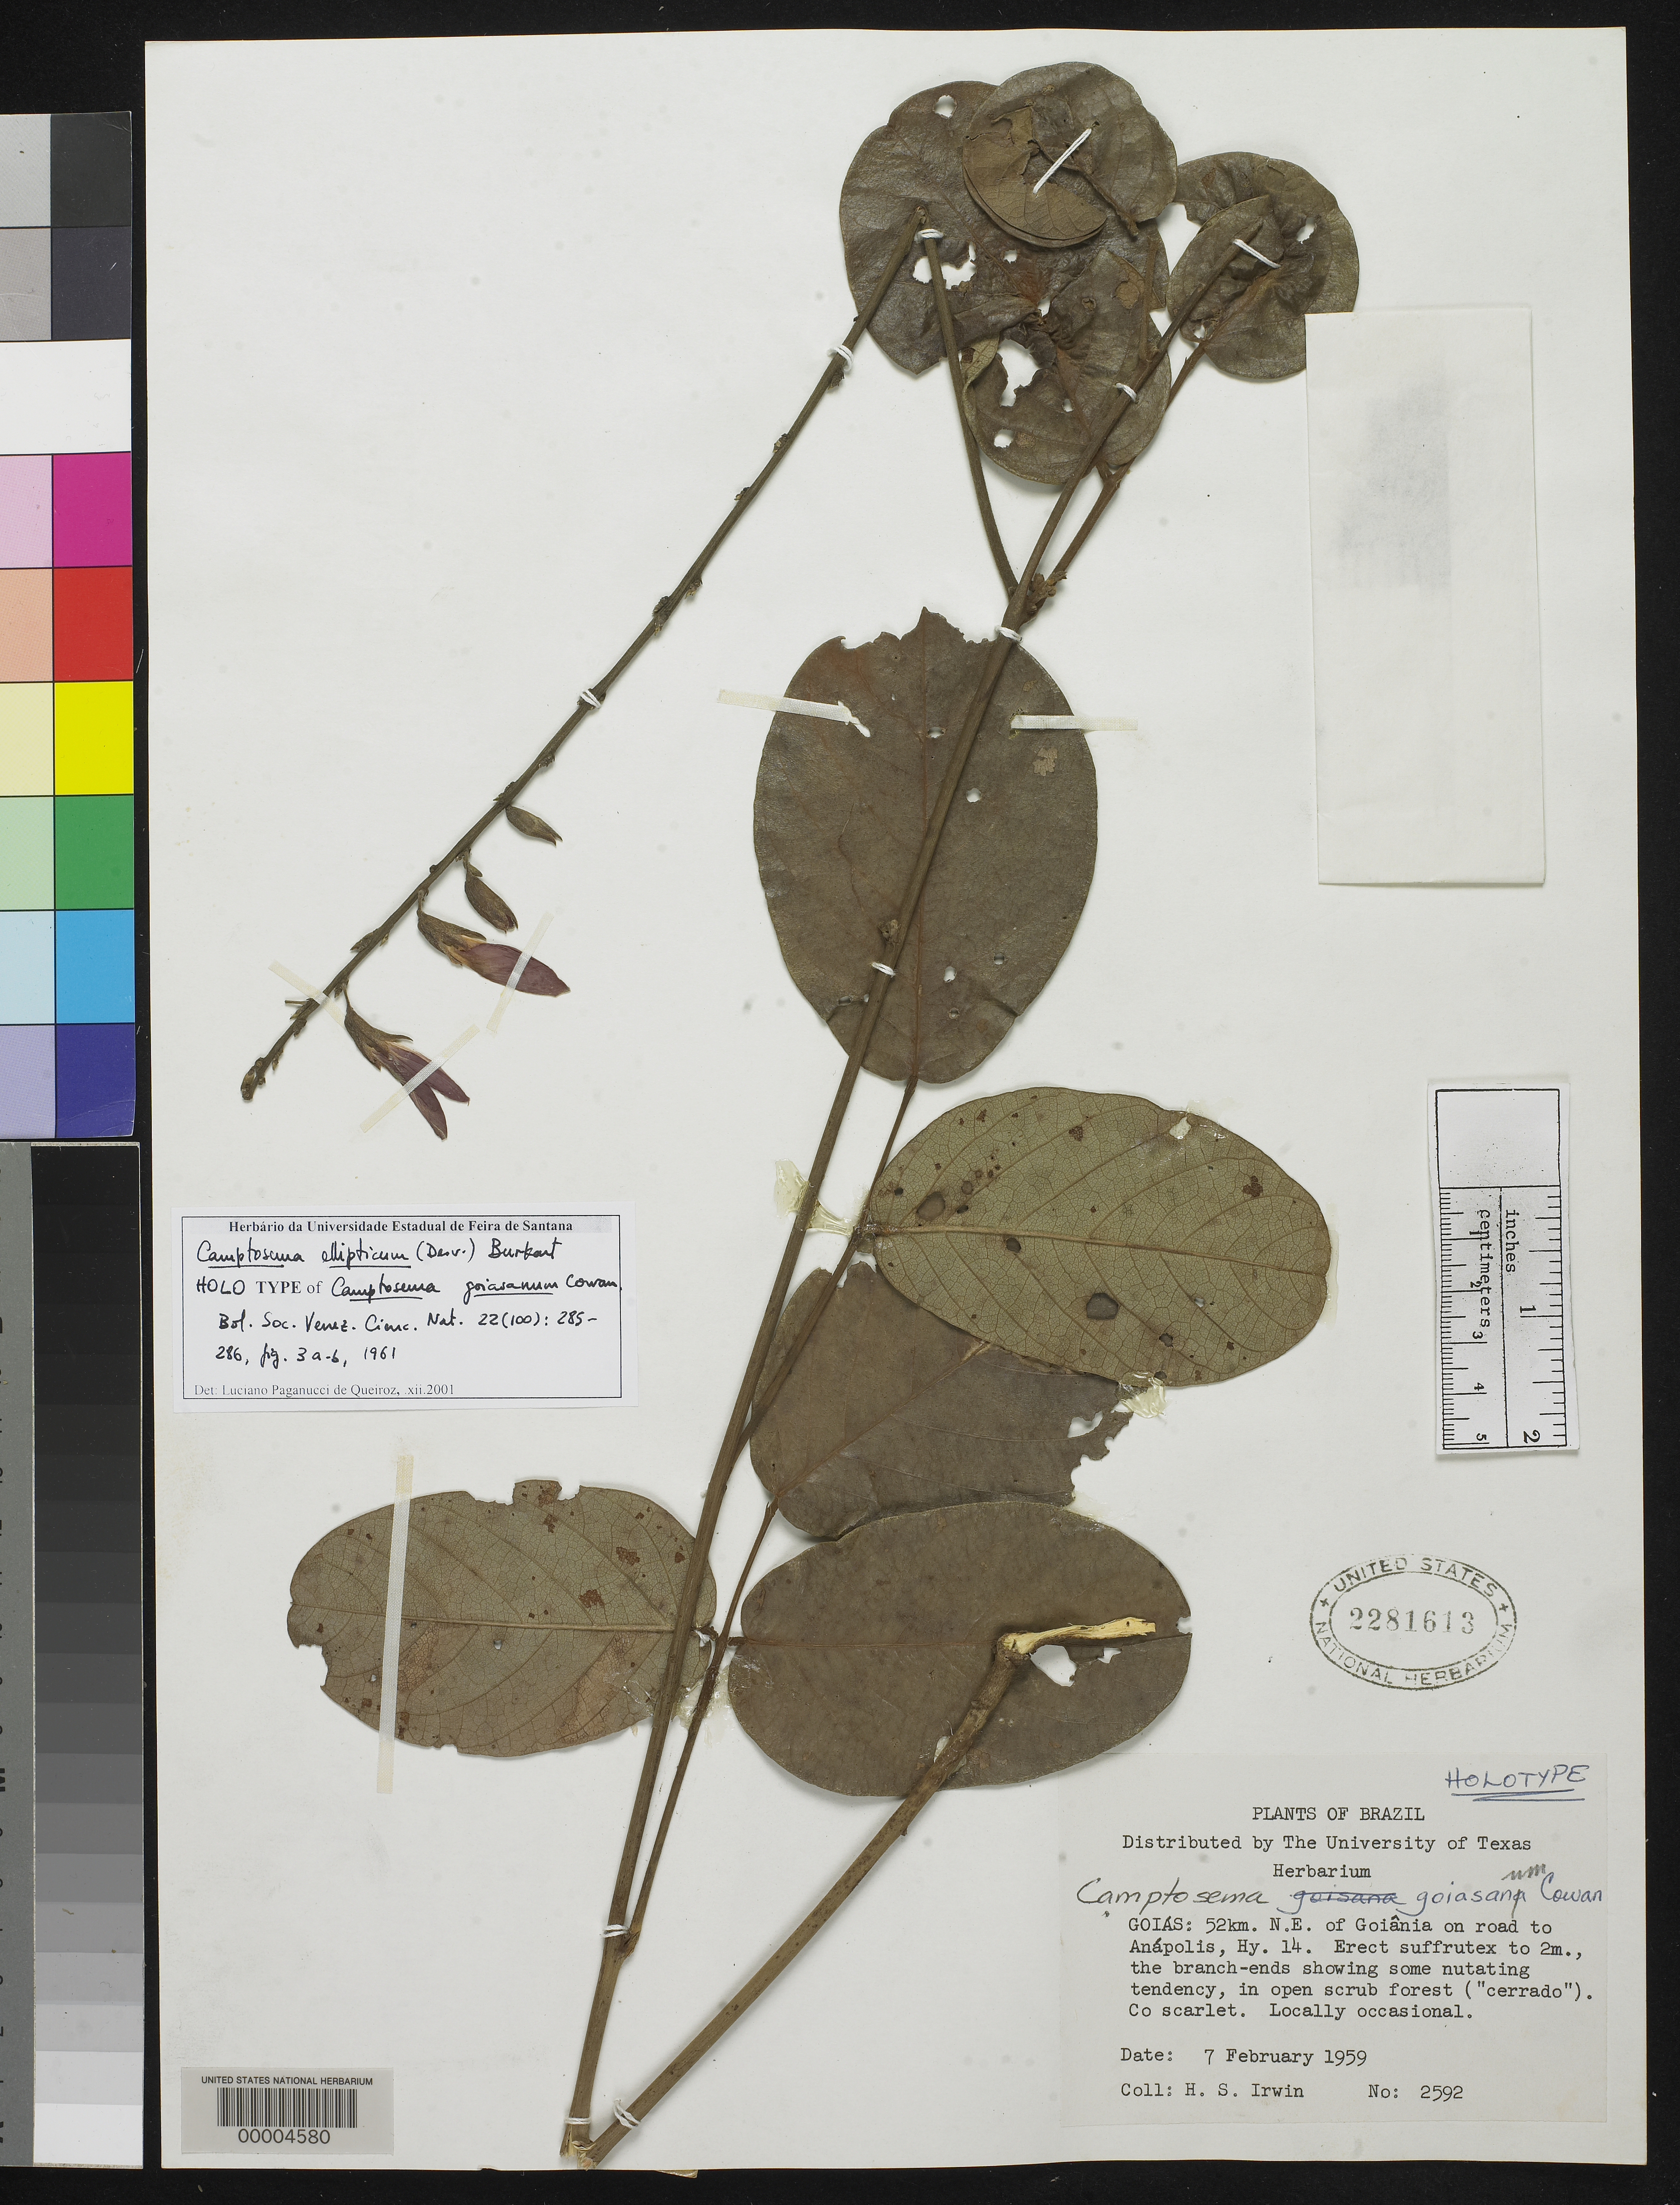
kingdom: Plantae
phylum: Tracheophyta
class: Magnoliopsida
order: Fabales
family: Fabaceae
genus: Camptosema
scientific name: Camptosema goiasana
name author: R.S. Cowan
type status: Holotype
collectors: H. Irwin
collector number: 2592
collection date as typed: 07 Feb 1959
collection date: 1959-02-07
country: Brazil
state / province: Goiás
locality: Between Goiania and Anapolis.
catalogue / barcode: US 2281613